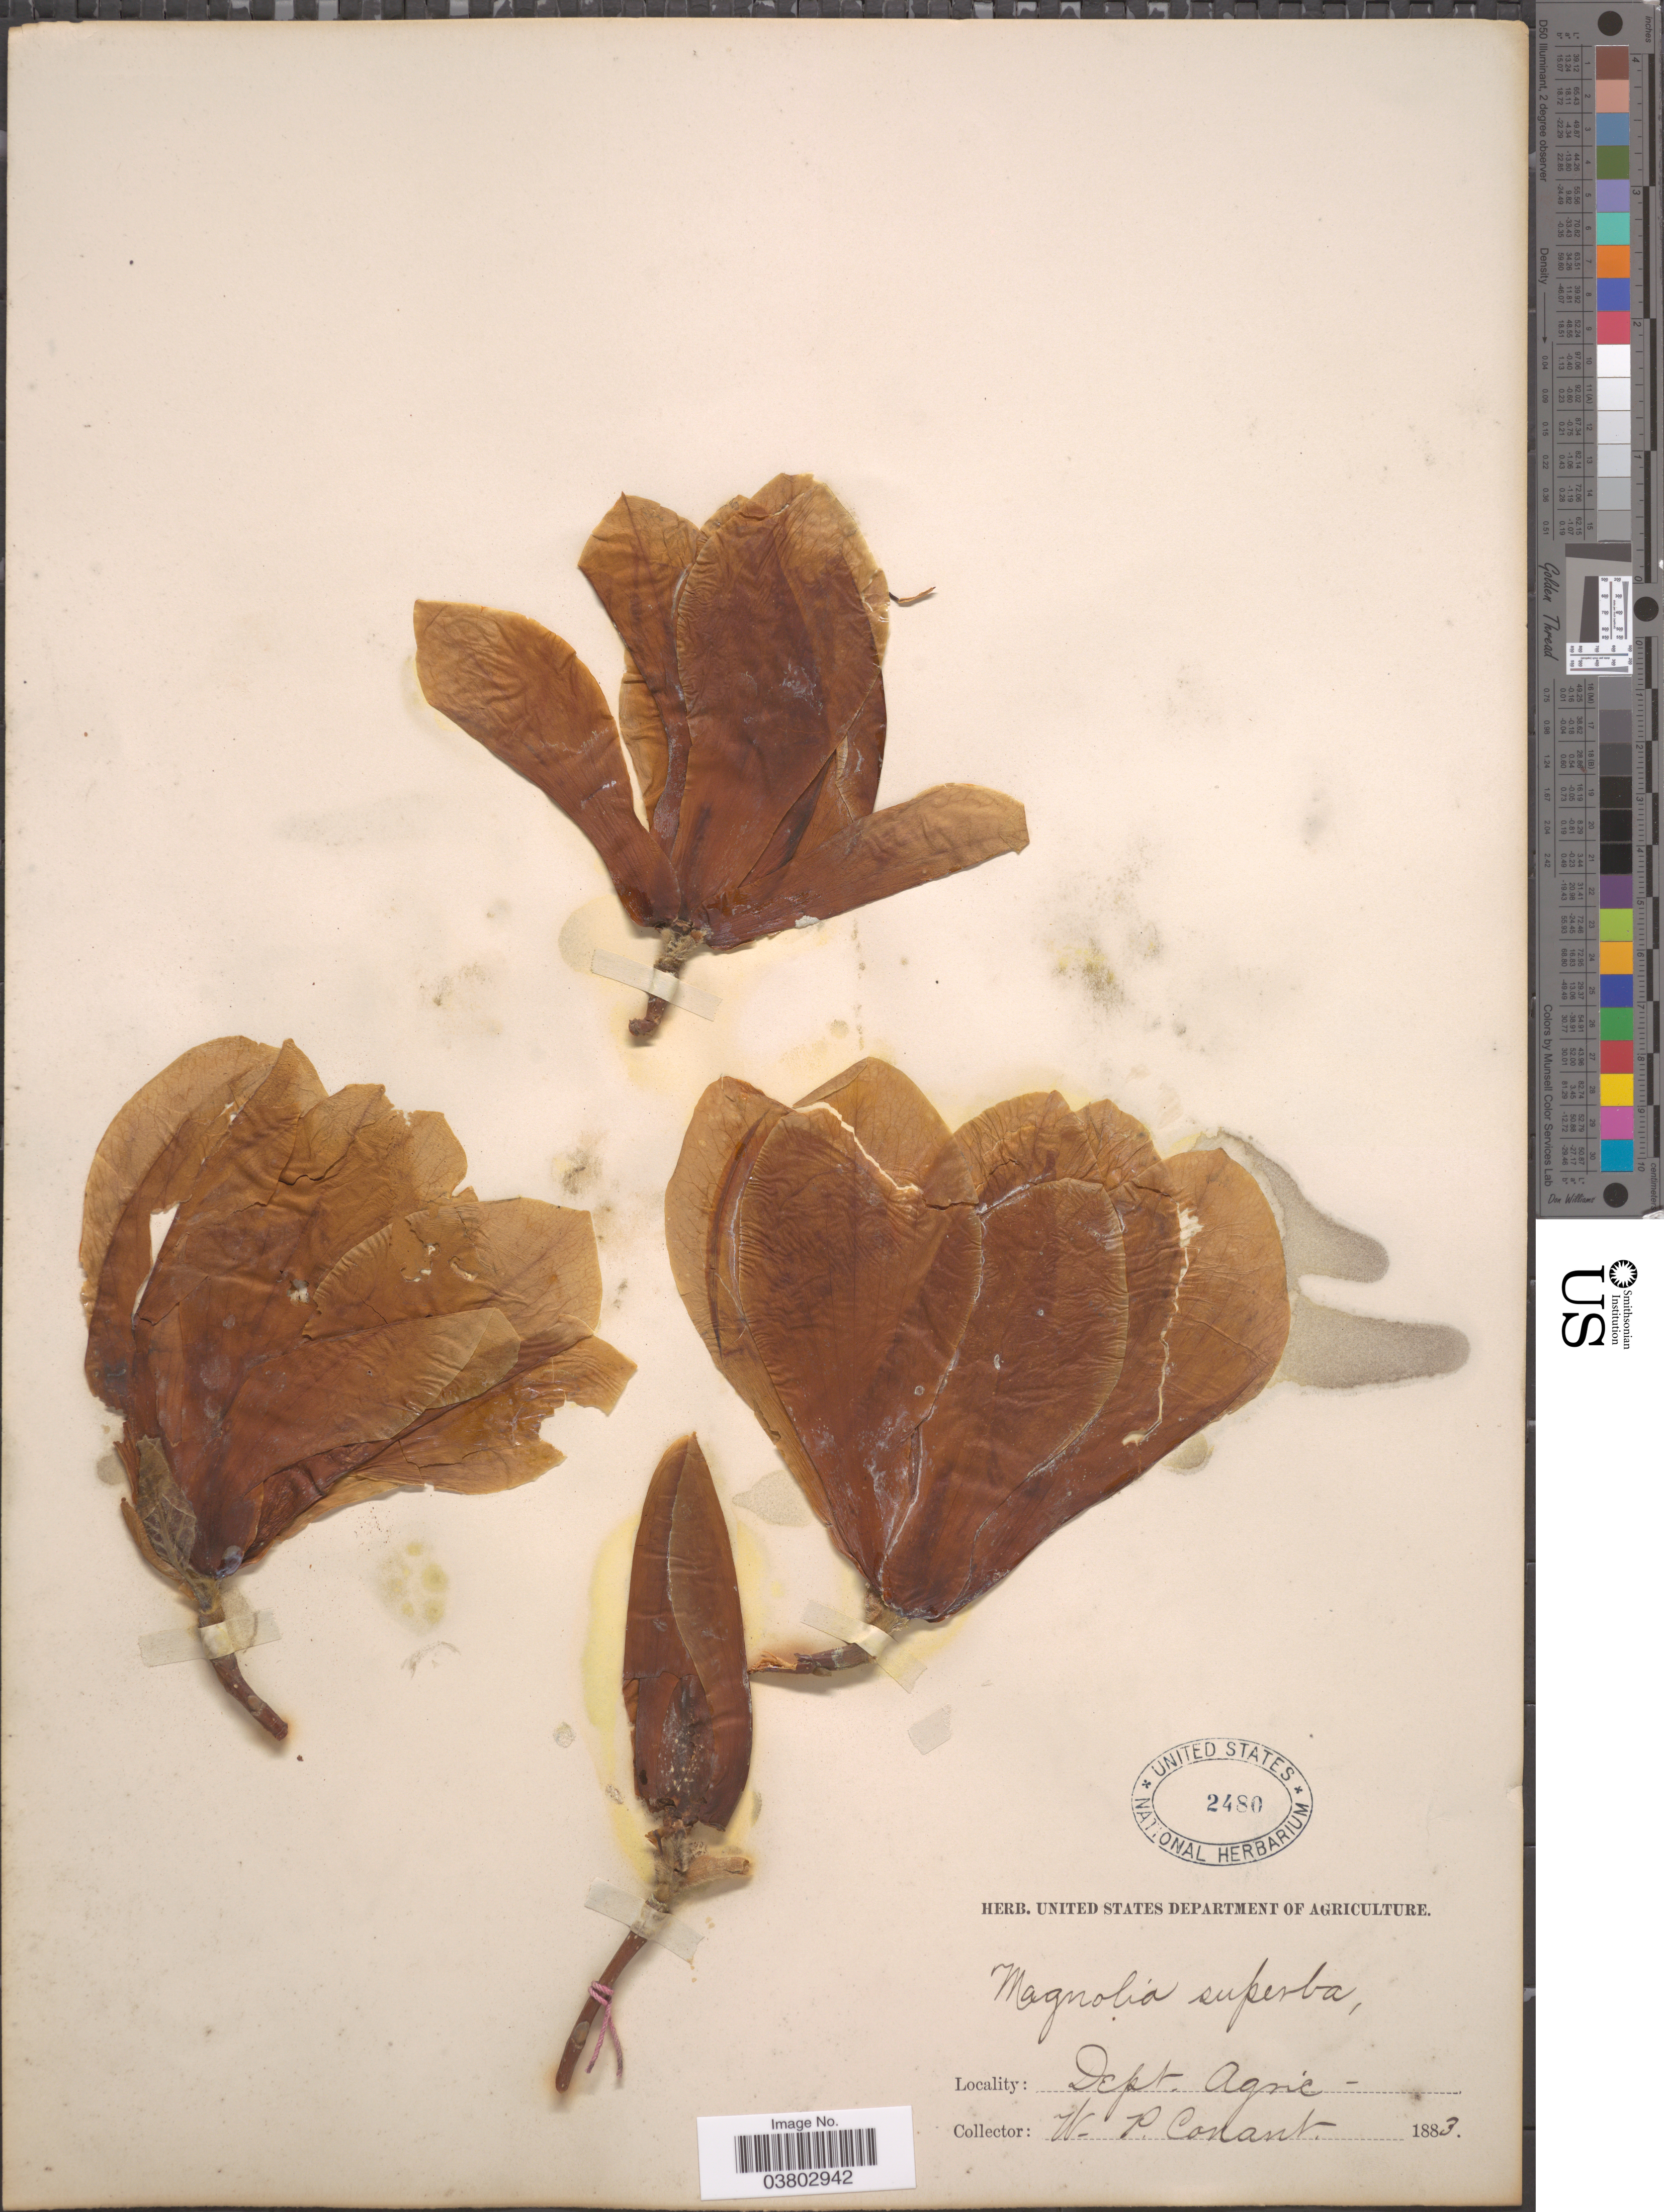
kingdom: Plantae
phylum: Tracheophyta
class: Magnoliopsida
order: Magnoliales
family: Magnoliaceae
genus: Magnolia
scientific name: Magnolia superba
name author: Hort.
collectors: W. P. Conant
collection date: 1883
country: United States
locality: Dept. Agric.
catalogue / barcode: US 2480